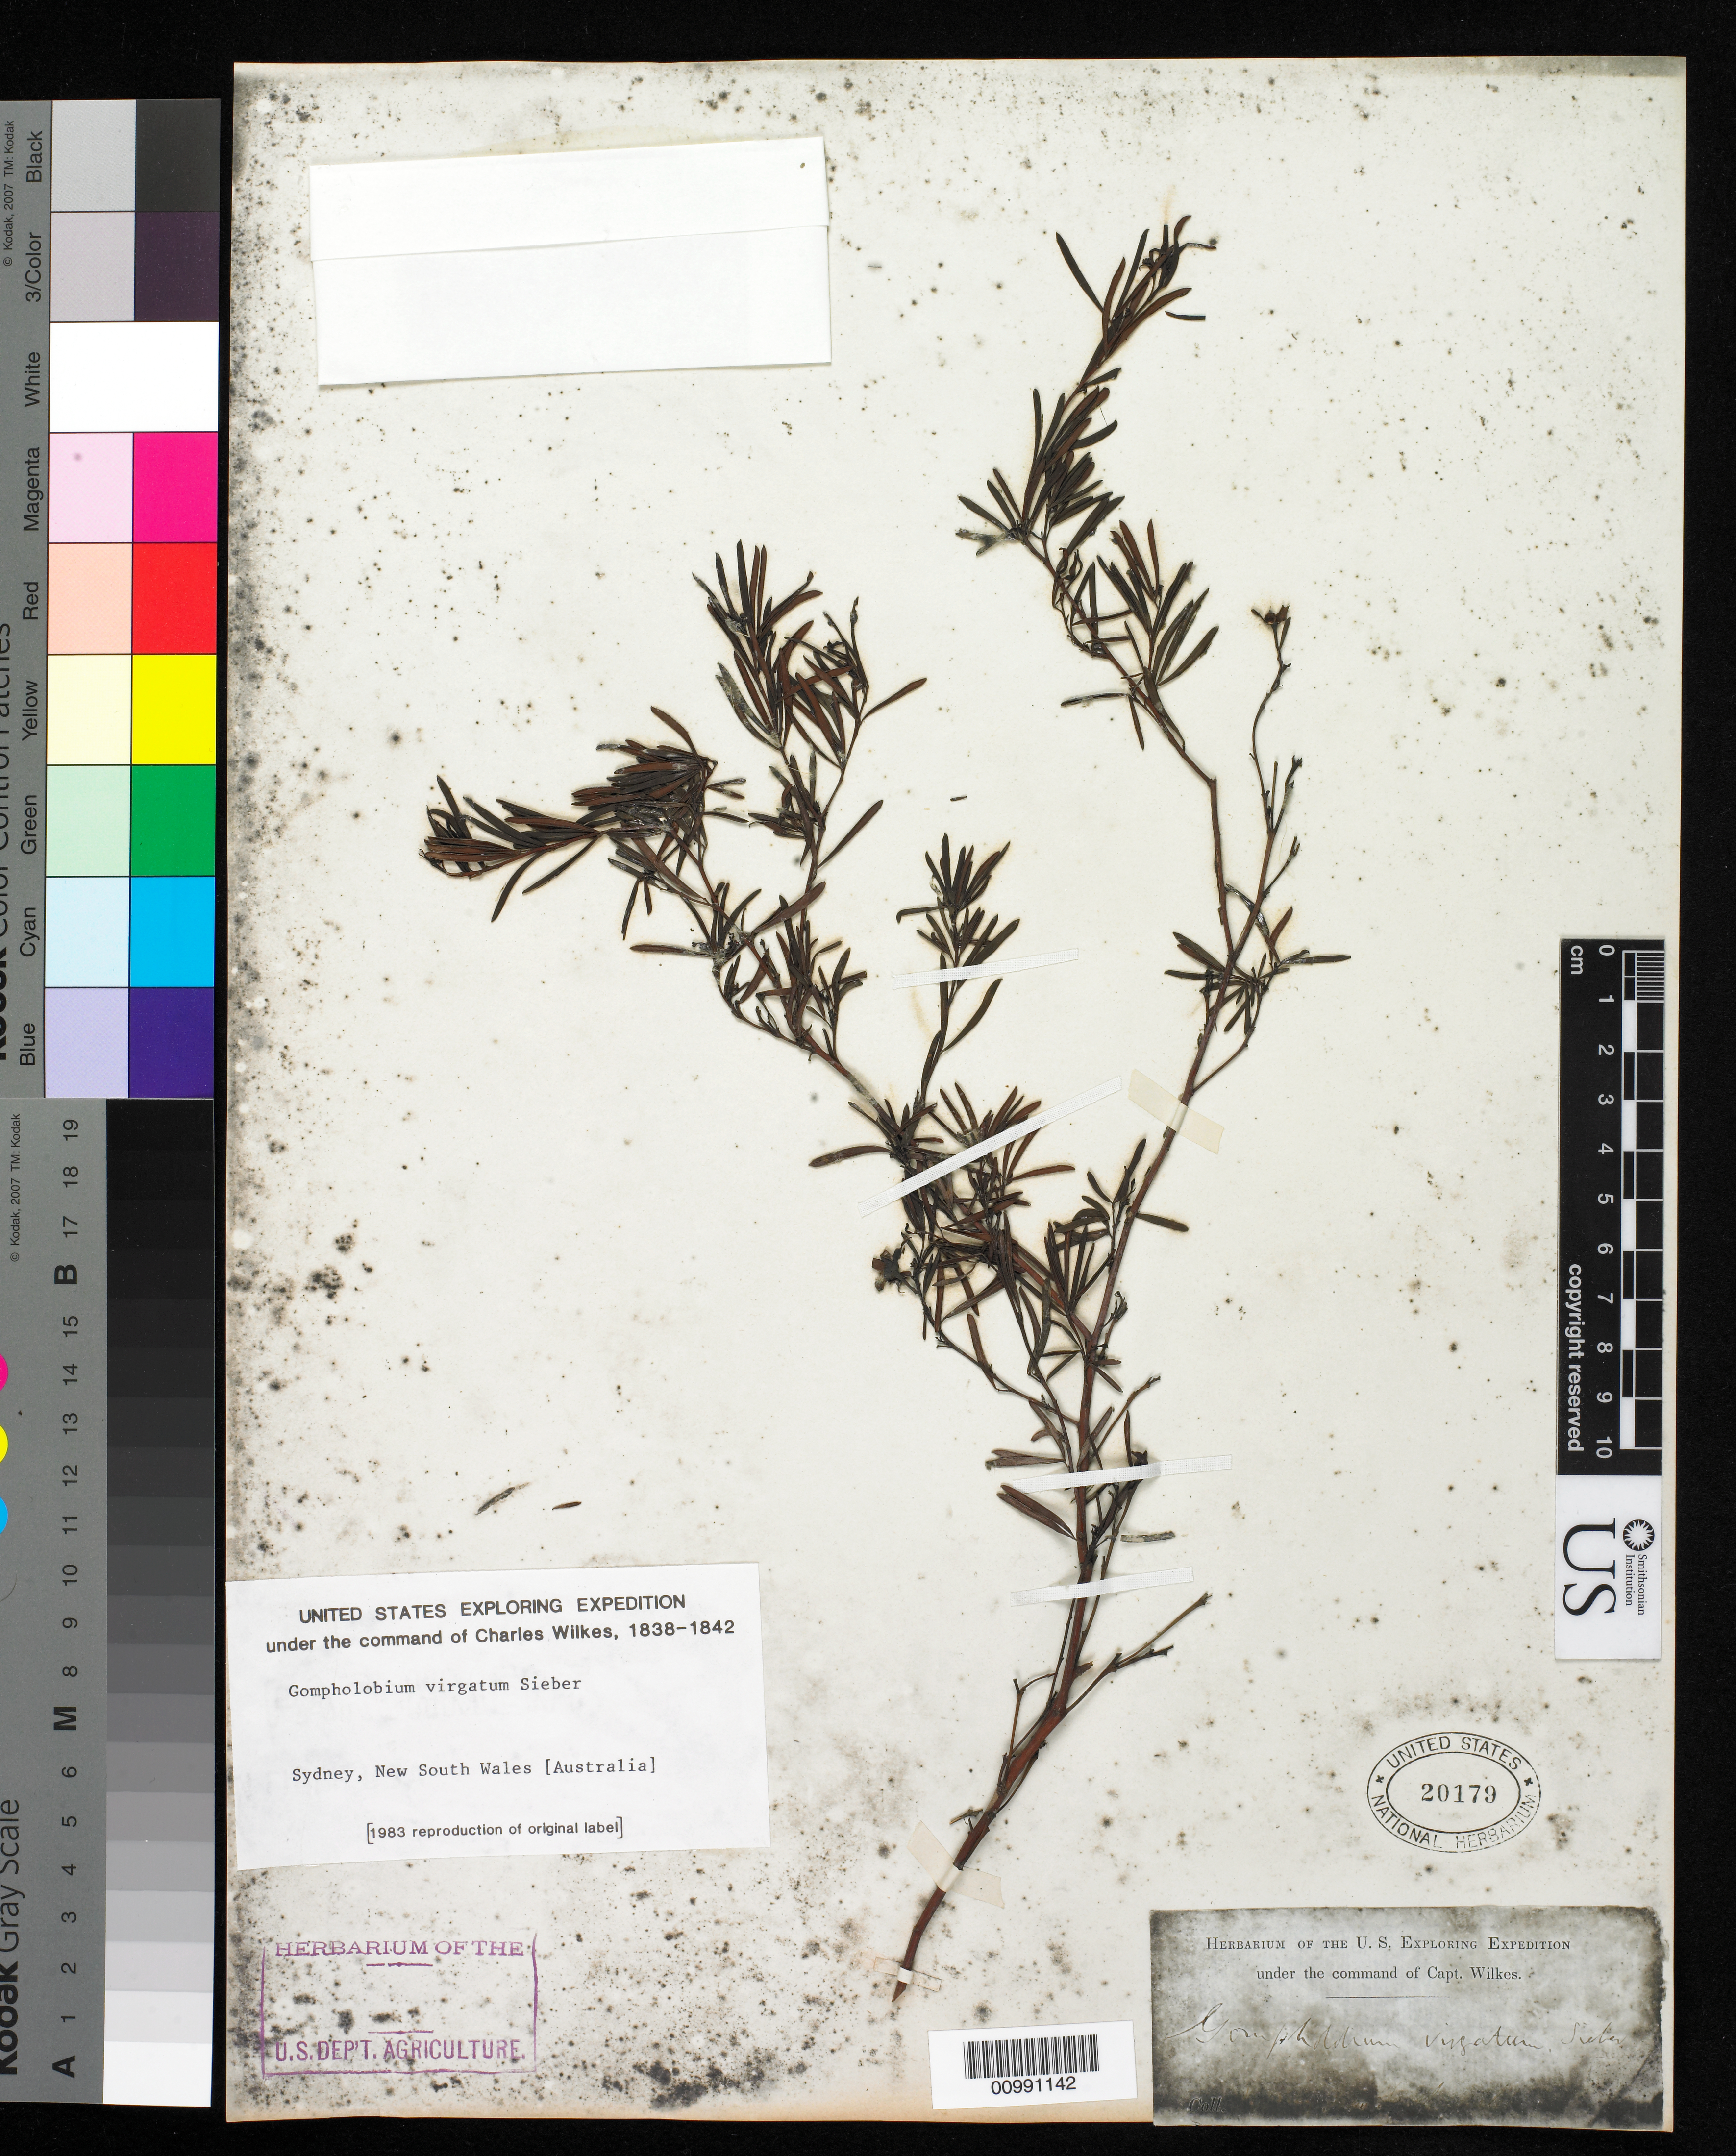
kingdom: Plantae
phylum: Tracheophyta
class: Magnoliopsida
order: Fabales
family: Fabaceae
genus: Gompholobium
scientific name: Gompholobium virgatum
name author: DC.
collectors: Wilkes Explor. Exped.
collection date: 1838/1842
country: Australia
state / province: New South Wales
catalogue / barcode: US 20179